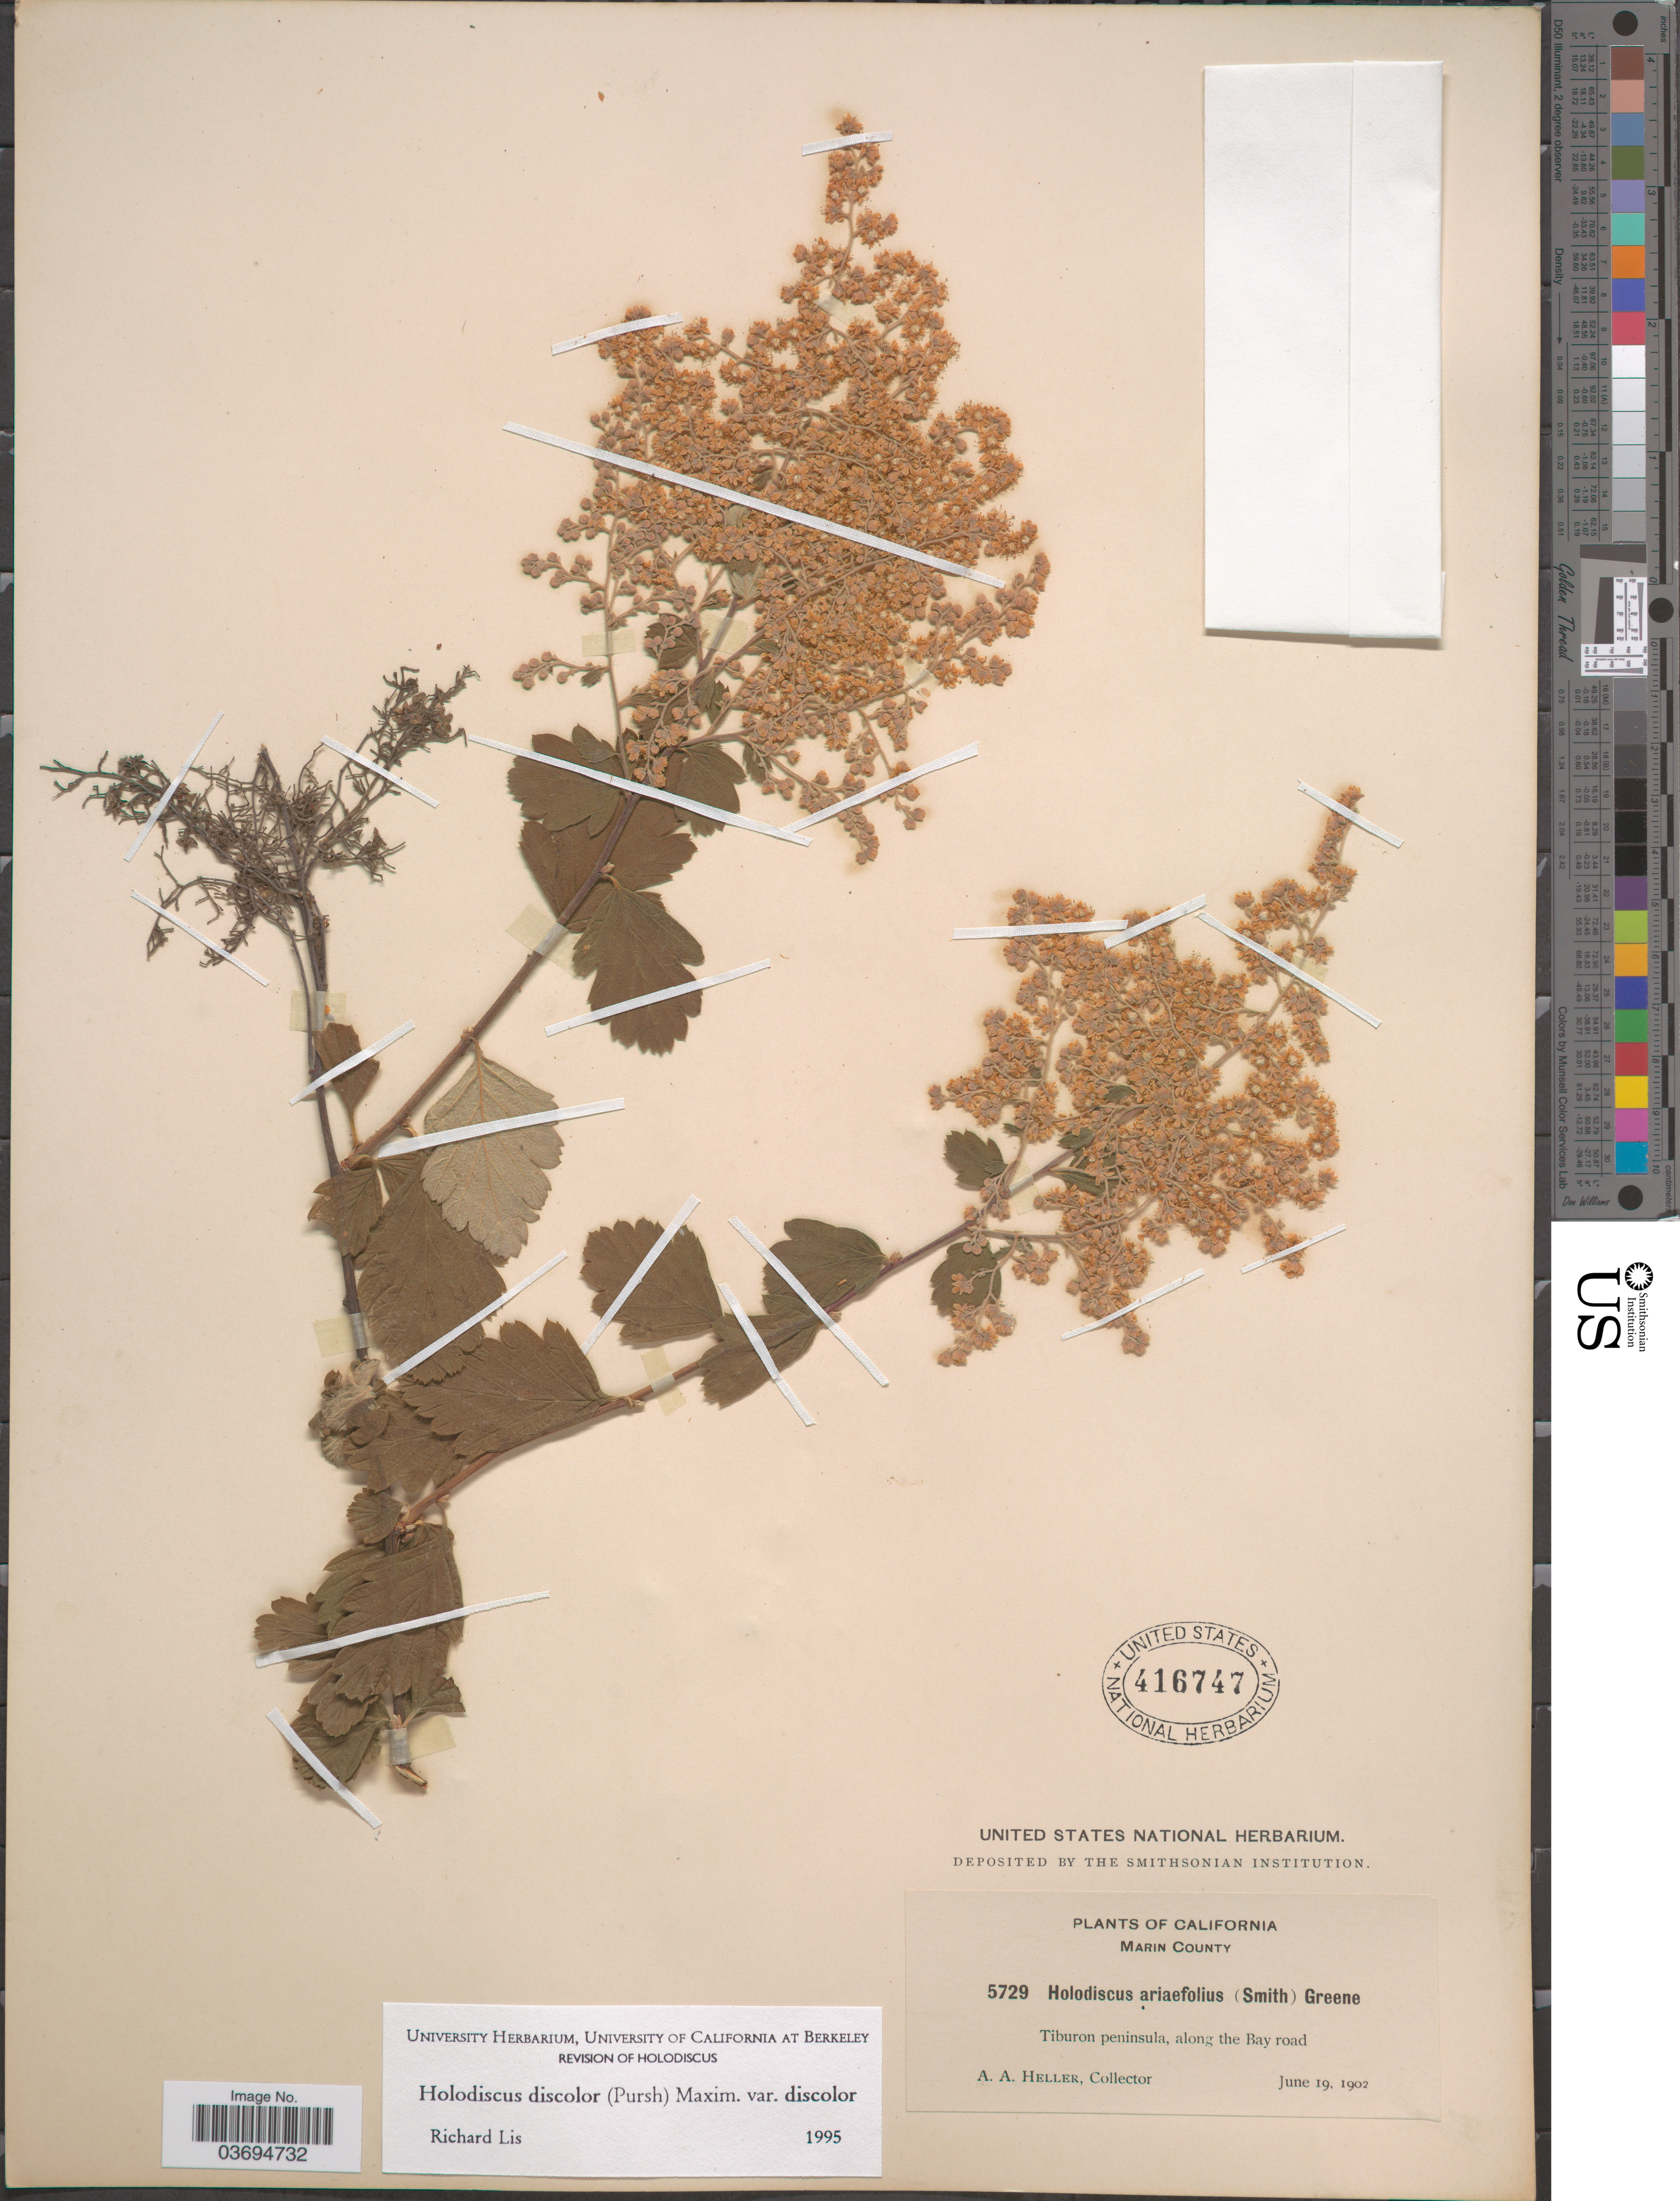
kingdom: Plantae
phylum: Tracheophyta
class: Magnoliopsida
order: Rosales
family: Rosaceae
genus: Holodiscus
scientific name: Holodiscus discolor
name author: (Pursh) Maxim.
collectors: A. A. Heller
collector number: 5729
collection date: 1902-06-19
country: United States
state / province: California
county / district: Marin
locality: Marin County. Tiburon peninsula, along the Bay road.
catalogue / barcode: US 416747